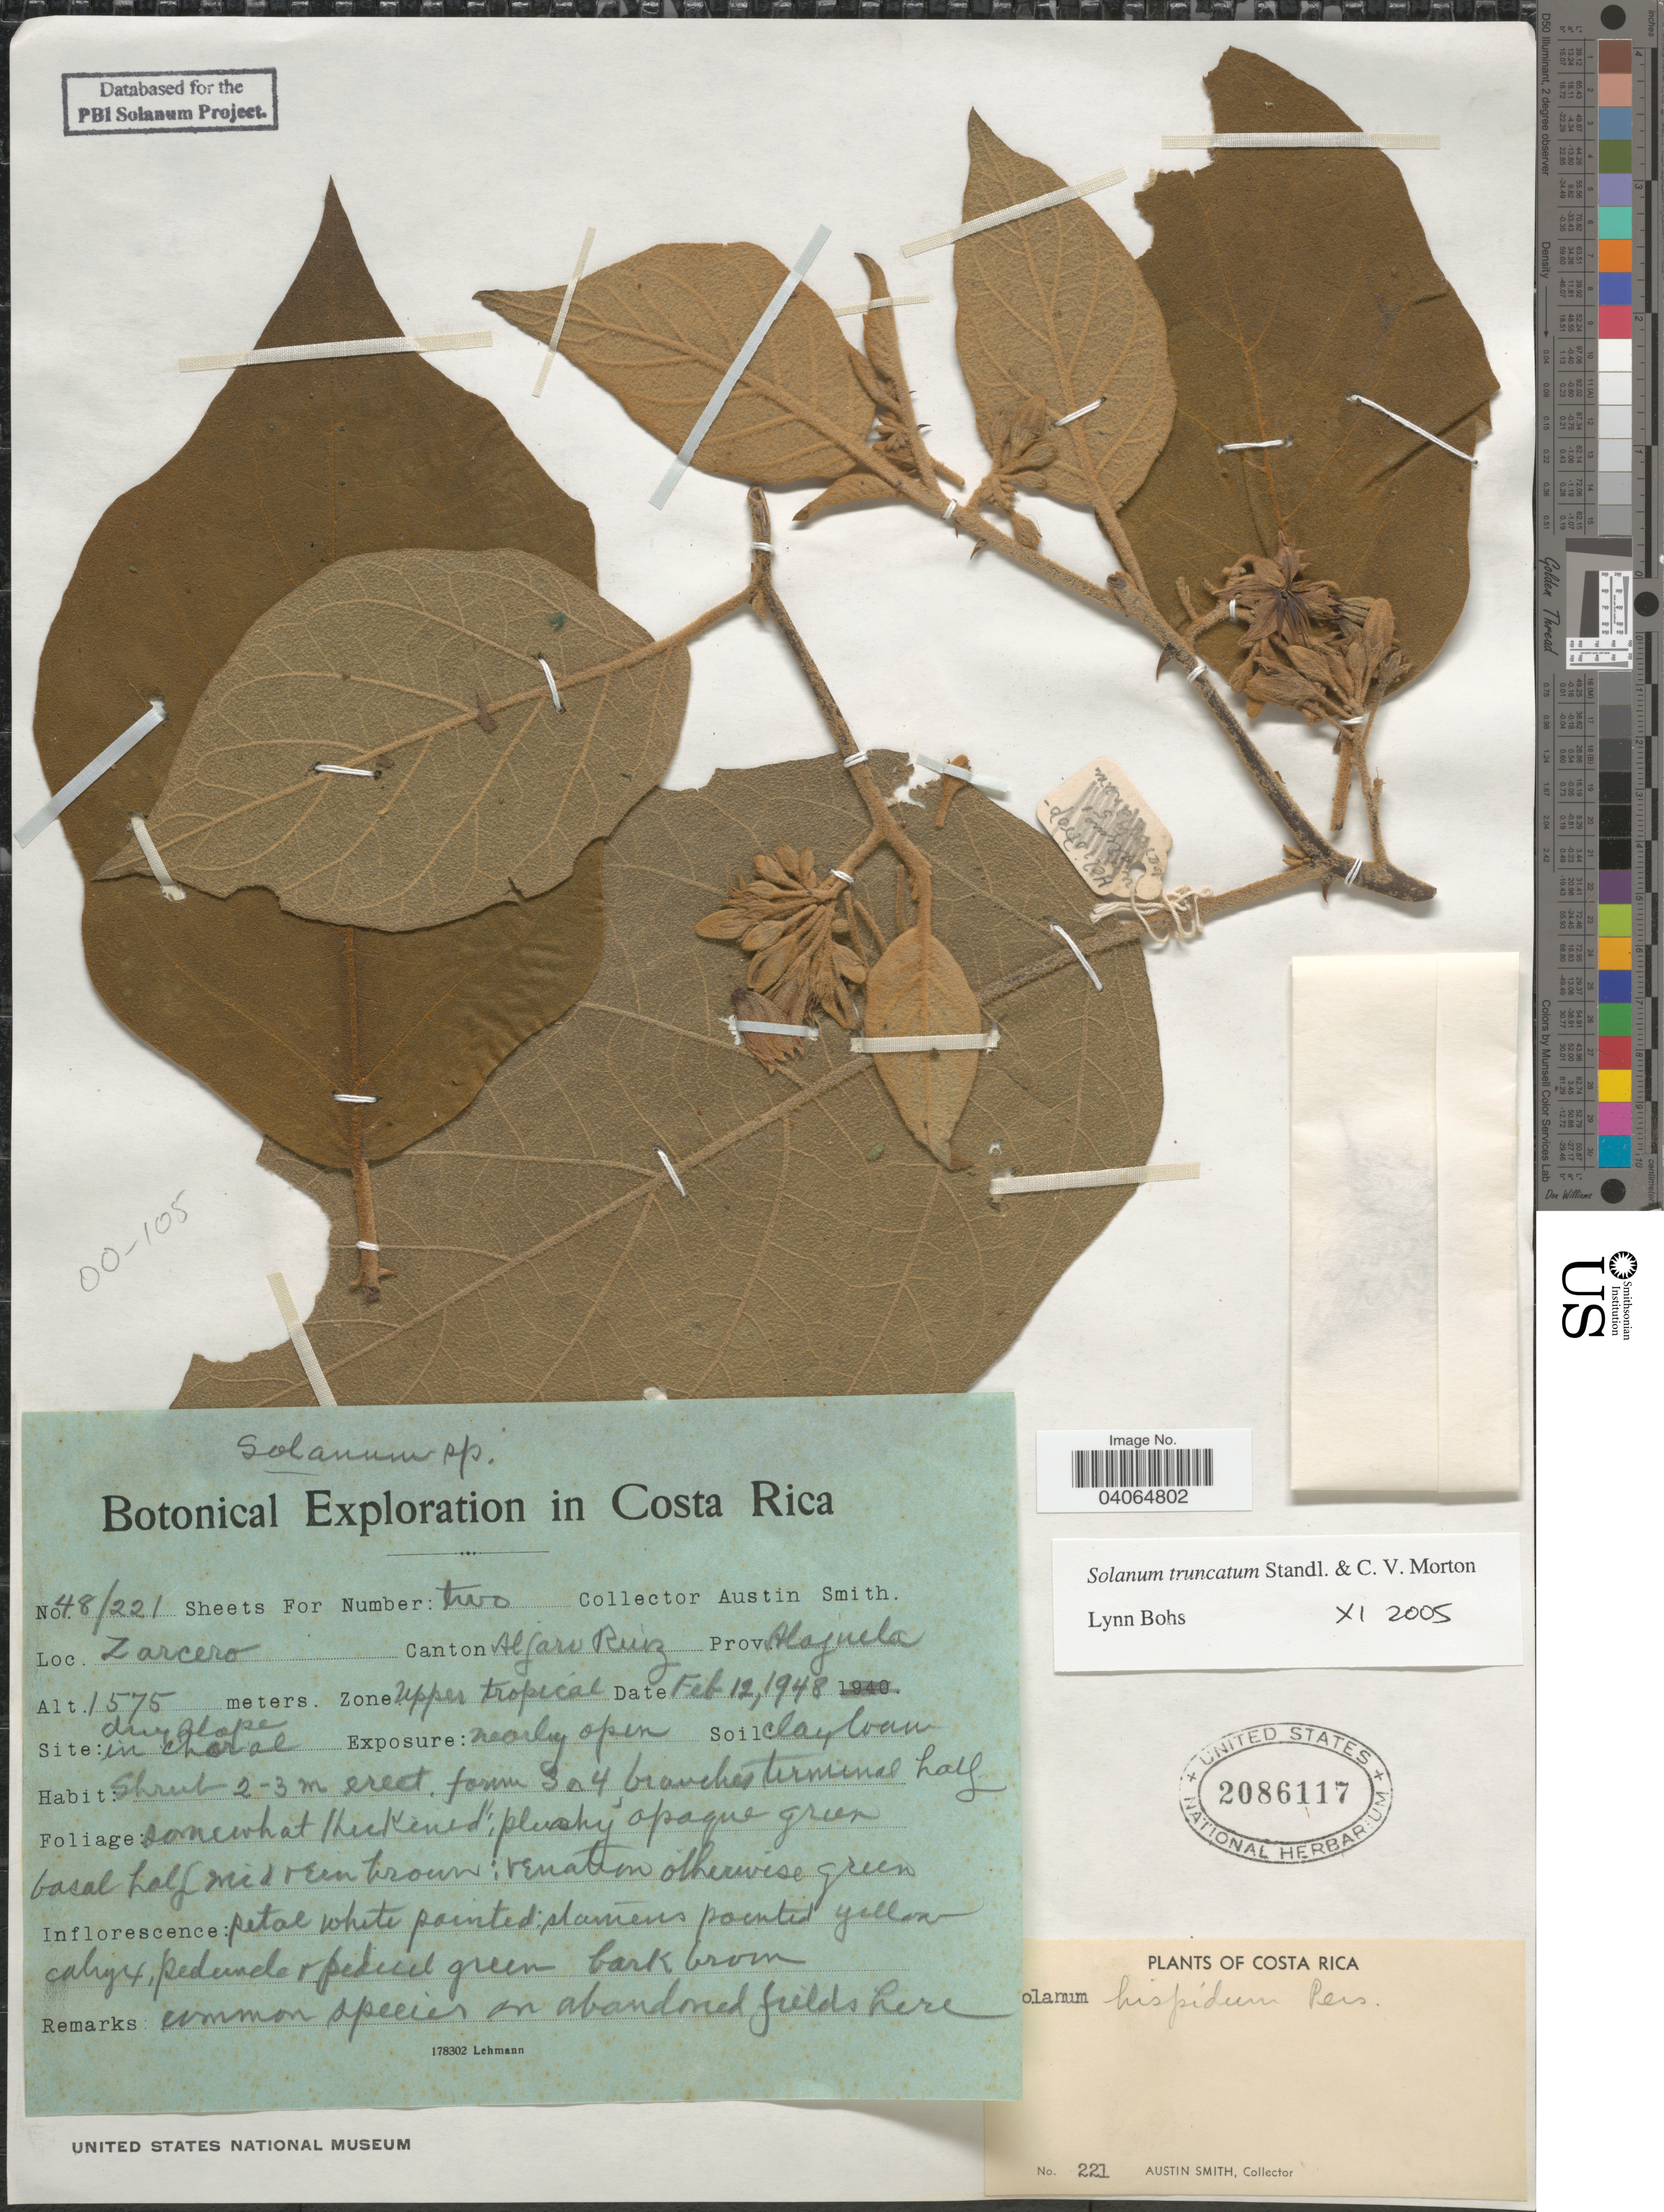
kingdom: Plantae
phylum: Tracheophyta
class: Magnoliopsida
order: Solanales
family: Solanaceae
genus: Solanum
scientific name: Solanum truncatum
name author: Standl. & C.V. Morton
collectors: Aust P. Smith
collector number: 48/221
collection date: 1948-02-12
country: Costa Rica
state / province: Alajuela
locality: Zarcero. Canton Alfaro Ruiz. Zone Upper tropical.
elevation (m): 1575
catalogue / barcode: US 2086117